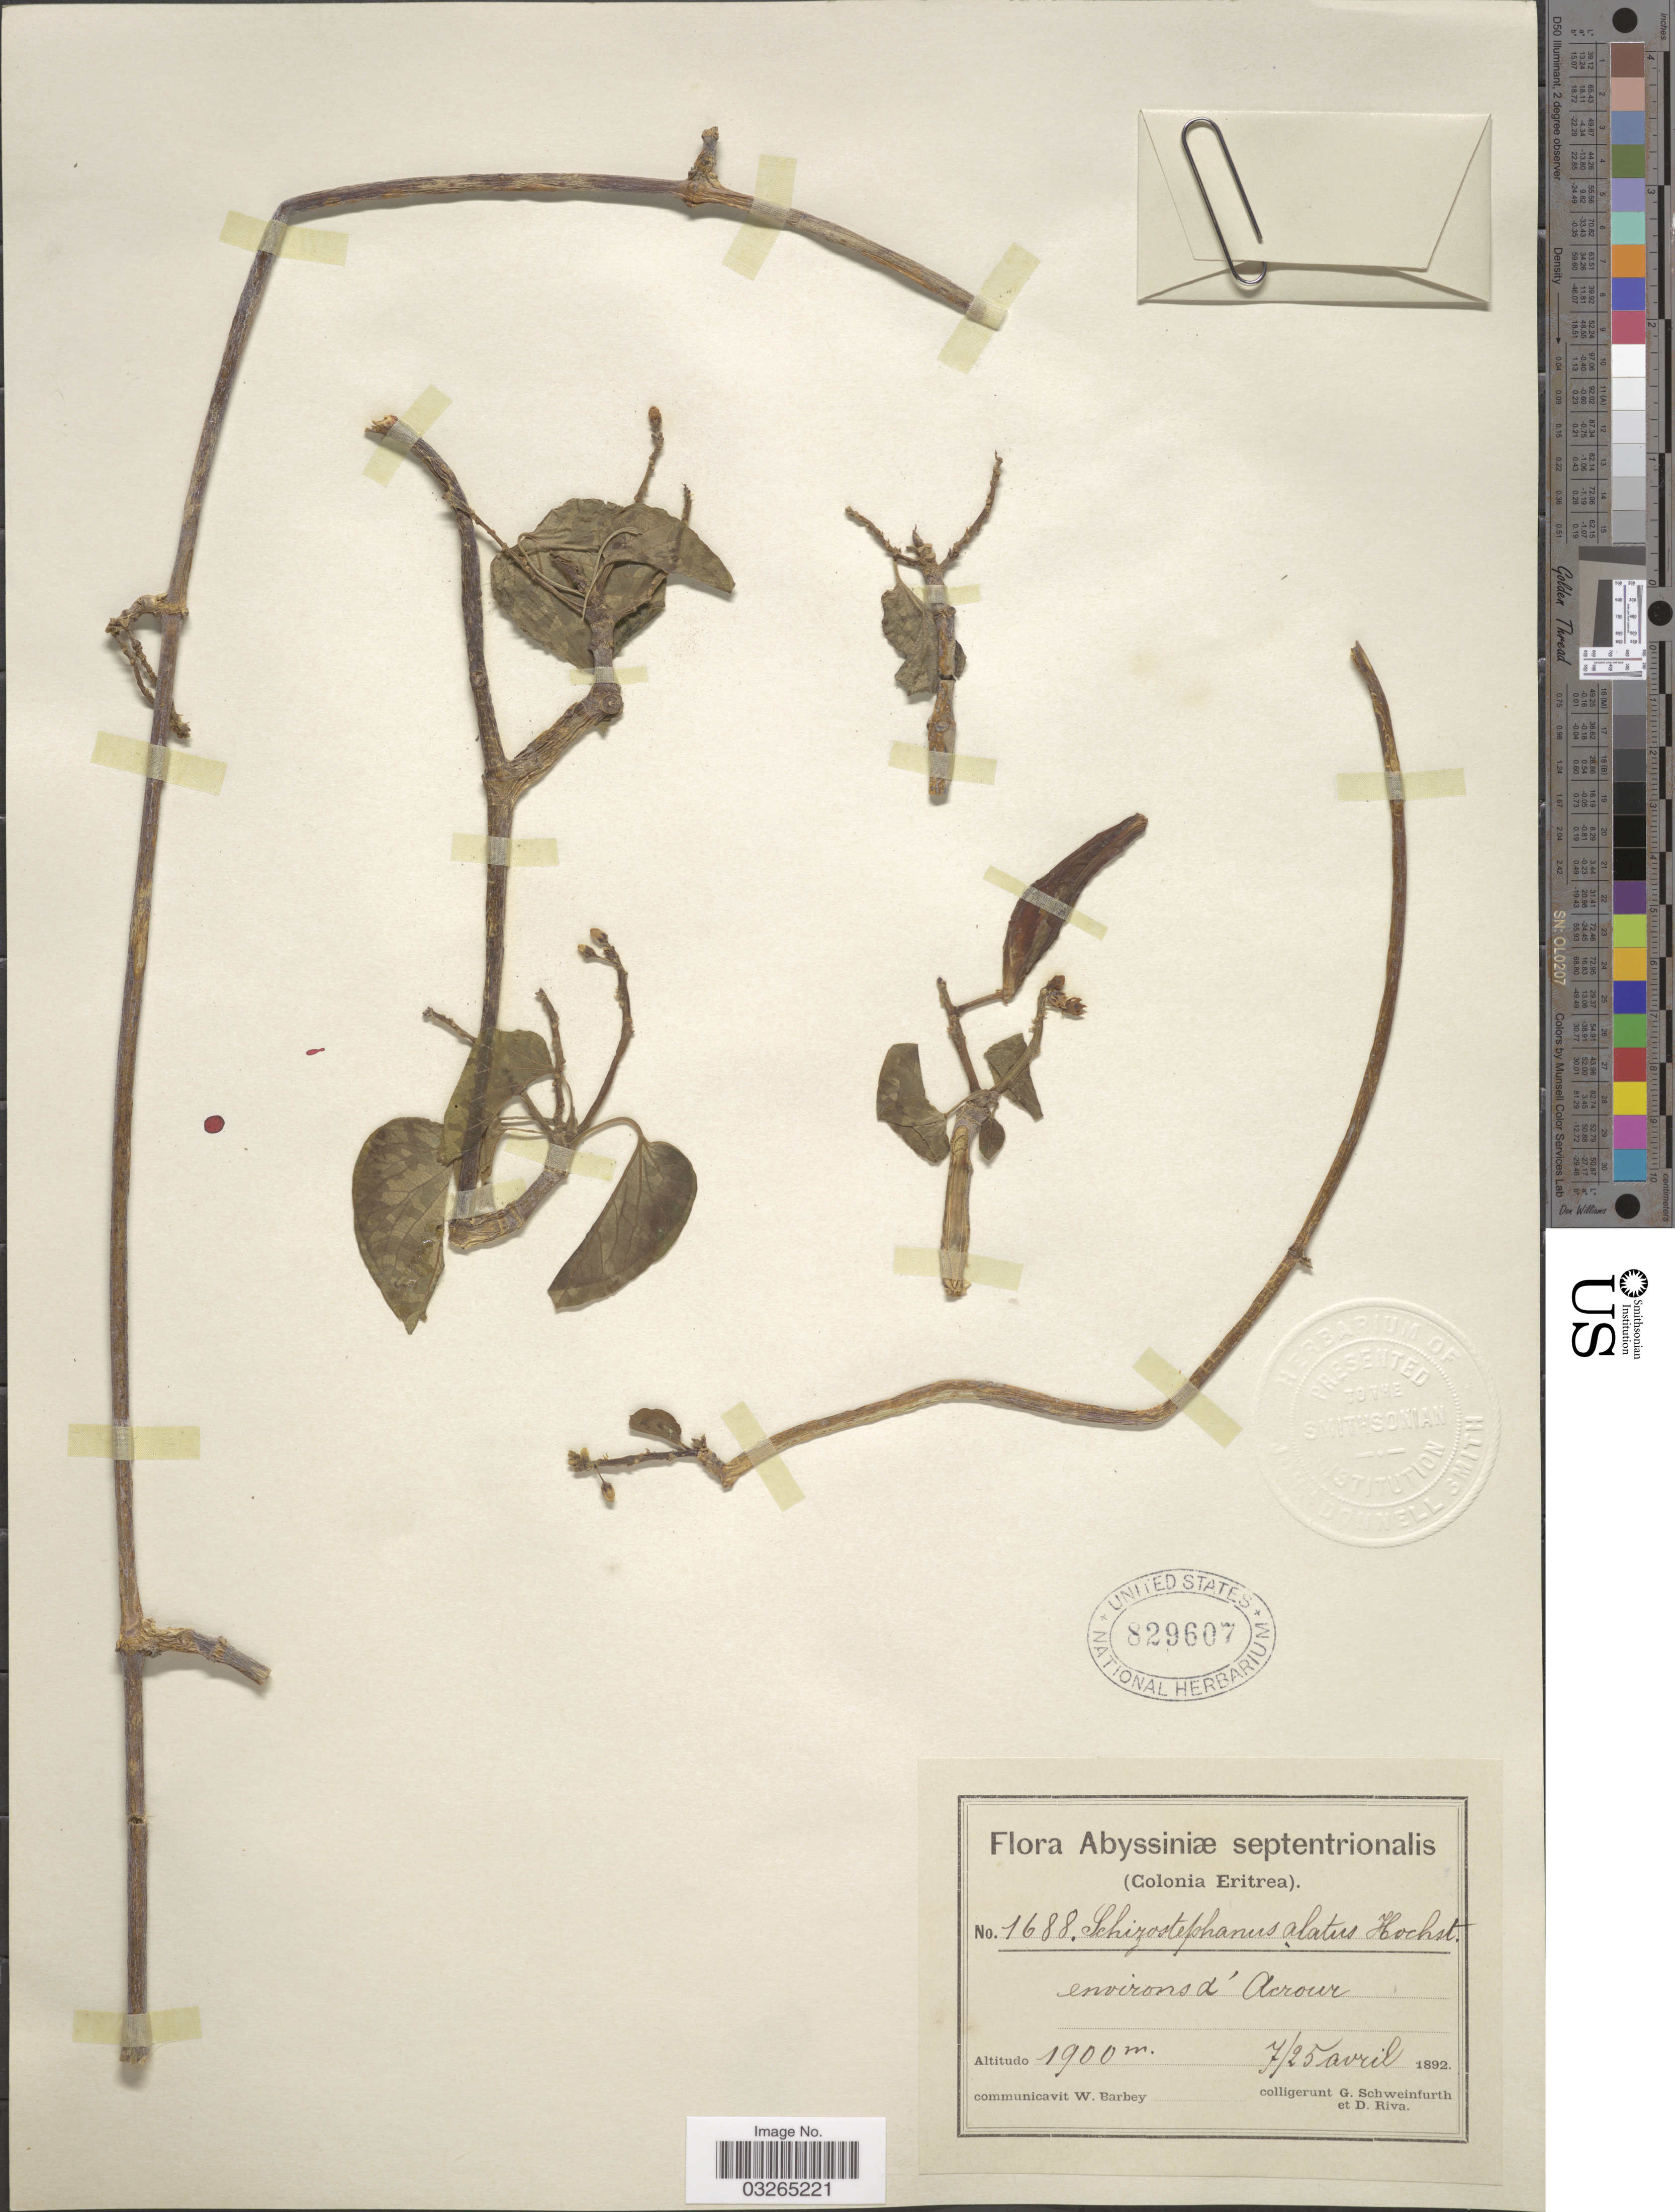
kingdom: Plantae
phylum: Tracheophyta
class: Magnoliopsida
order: Gentianales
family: Apocynaceae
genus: Schizostephanus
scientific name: Schizostephanus alatus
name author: Hochst. ex K. Schum.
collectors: G. A. Schweinfurth (herbarium) & D. Riva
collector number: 1688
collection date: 1892-04-07/1892-04-25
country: Eritrea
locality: Abyssiniæ septentrionalis (Colonia Eritrea), environs d'Acrour.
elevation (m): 1900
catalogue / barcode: US 829607